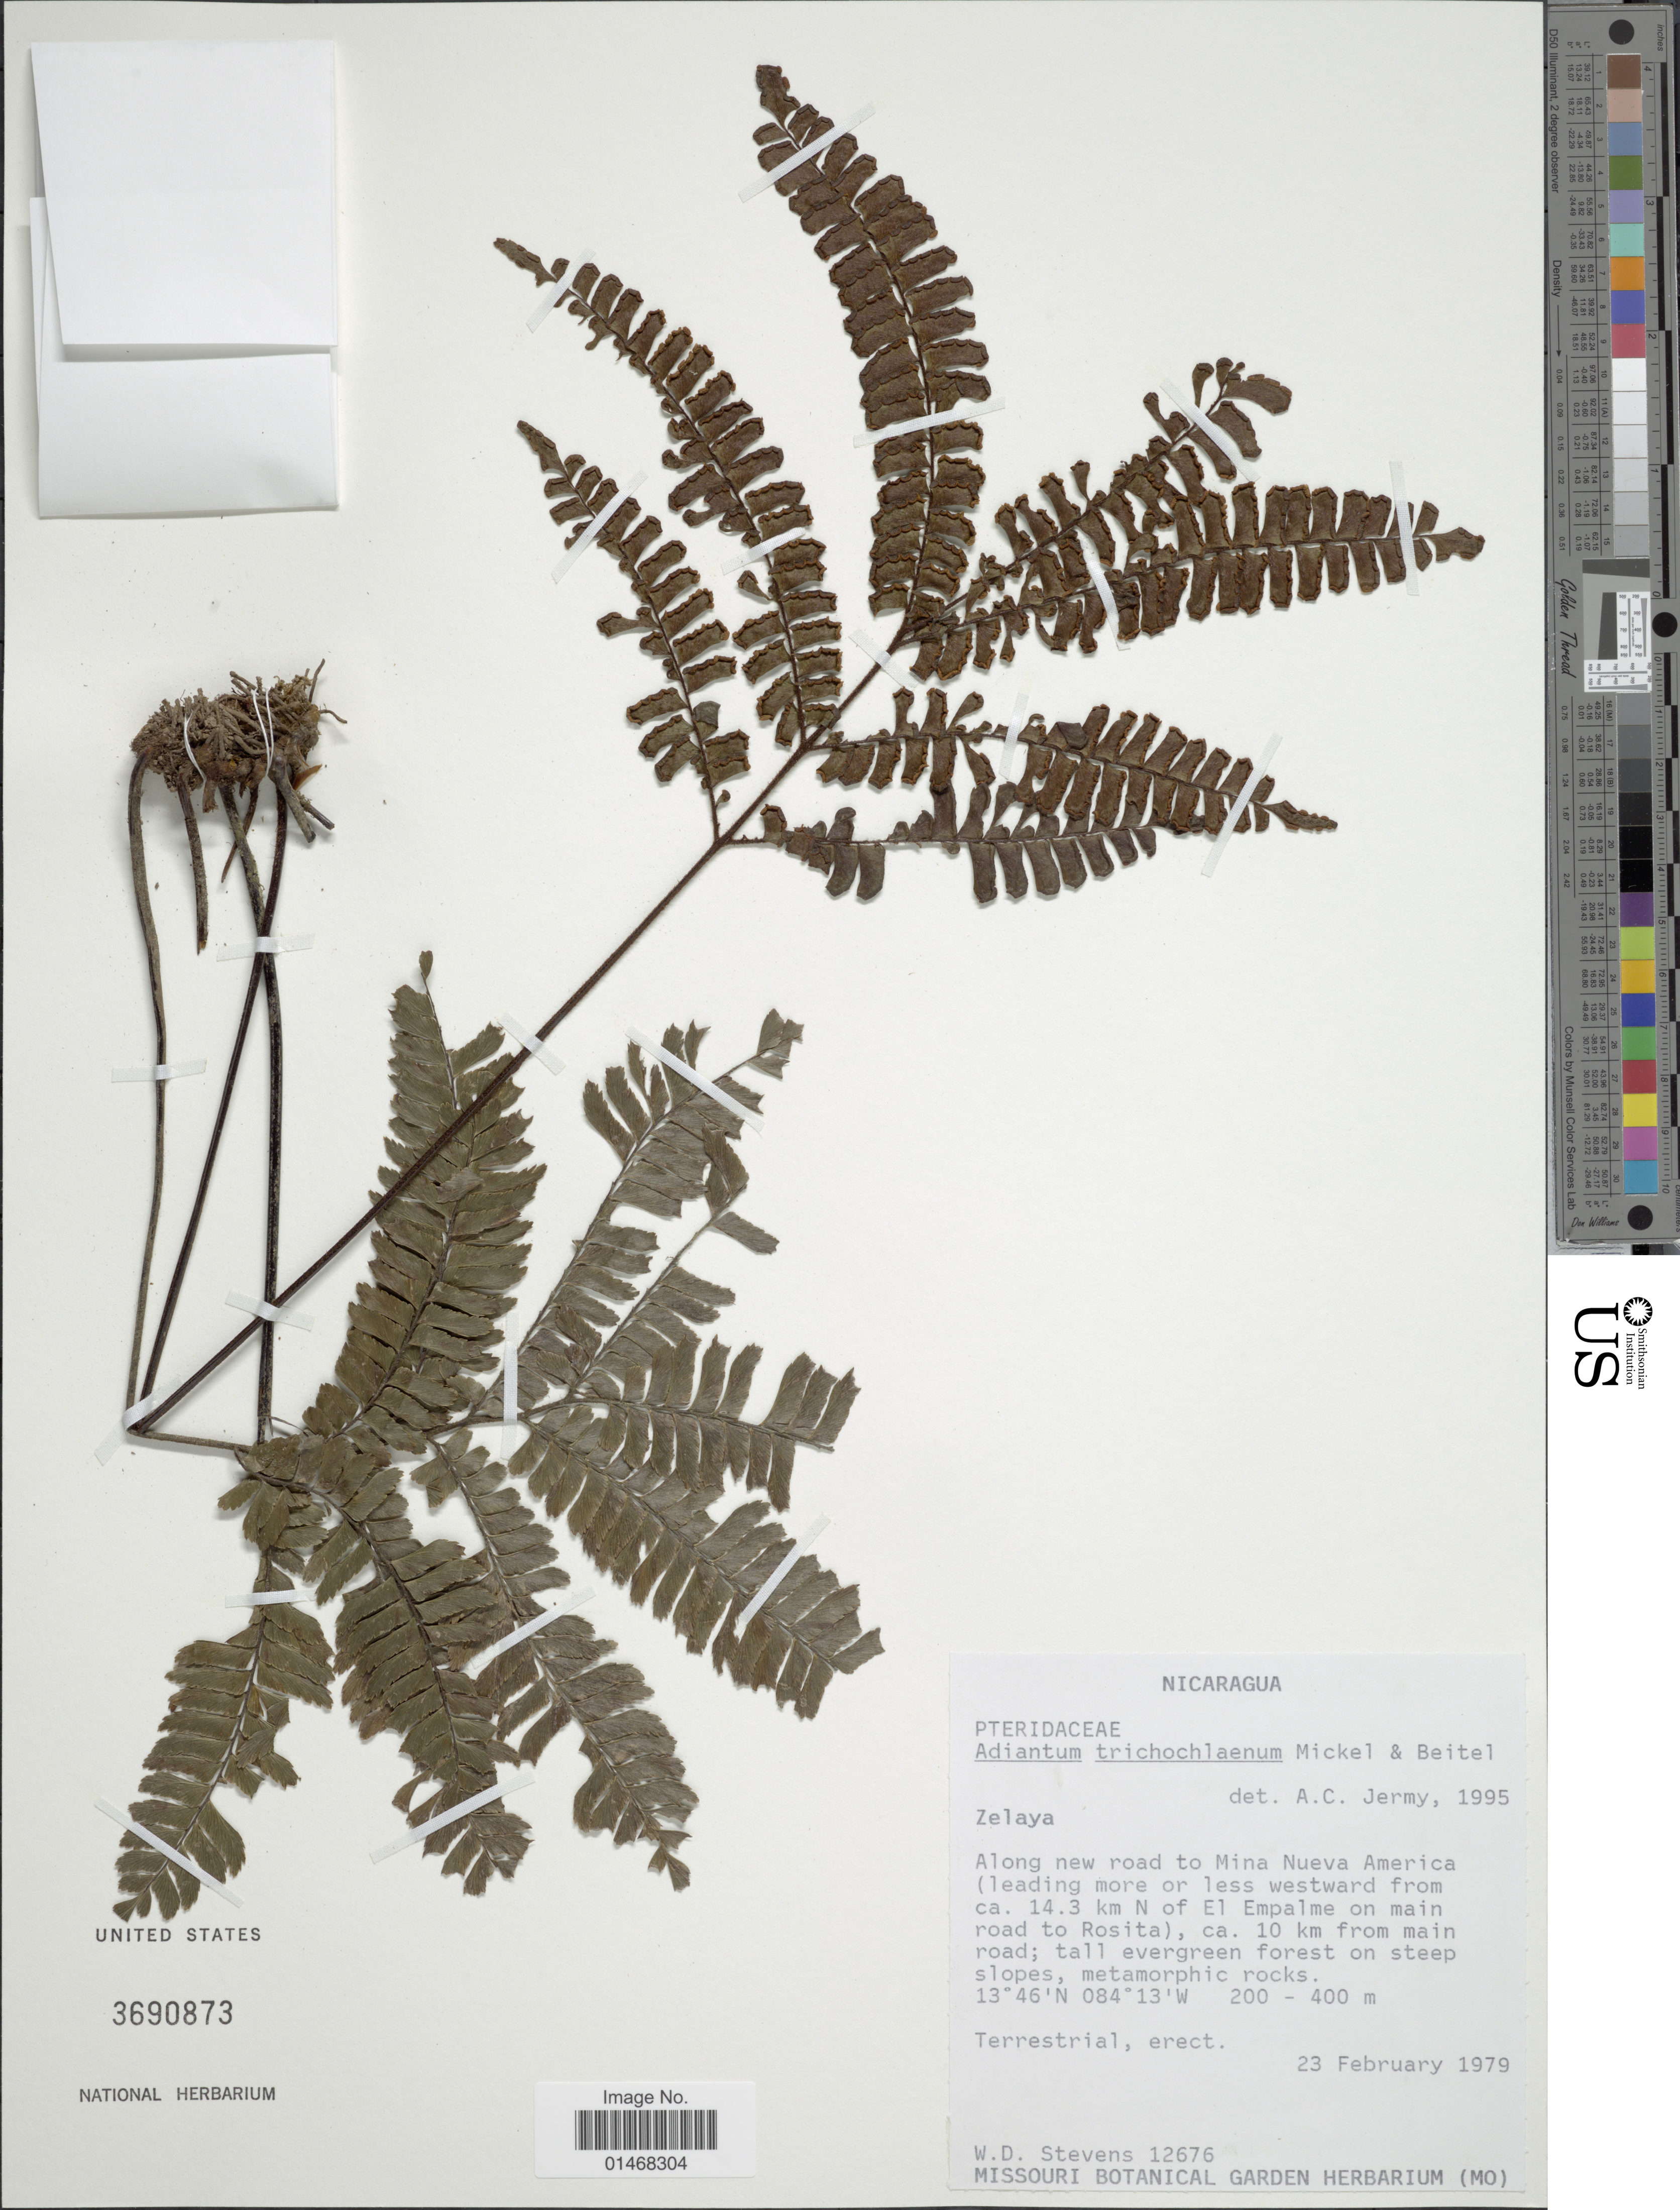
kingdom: Plantae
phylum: Tracheophyta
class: Polypodiopsida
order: Polypodiales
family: Pteridaceae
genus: Adiantum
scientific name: Adiantum trichochlaenum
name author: Mickel & Beitel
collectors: W. D. Stevens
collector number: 12676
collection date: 1979-02-23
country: Nicaragua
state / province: Atlantico Norte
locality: Along new road to Mina Nueva America (leading more or lss westward rom ca. 14.3 km n of El Empalme on main road to Rosita), ca.10 km from main road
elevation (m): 200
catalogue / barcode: US 3690873